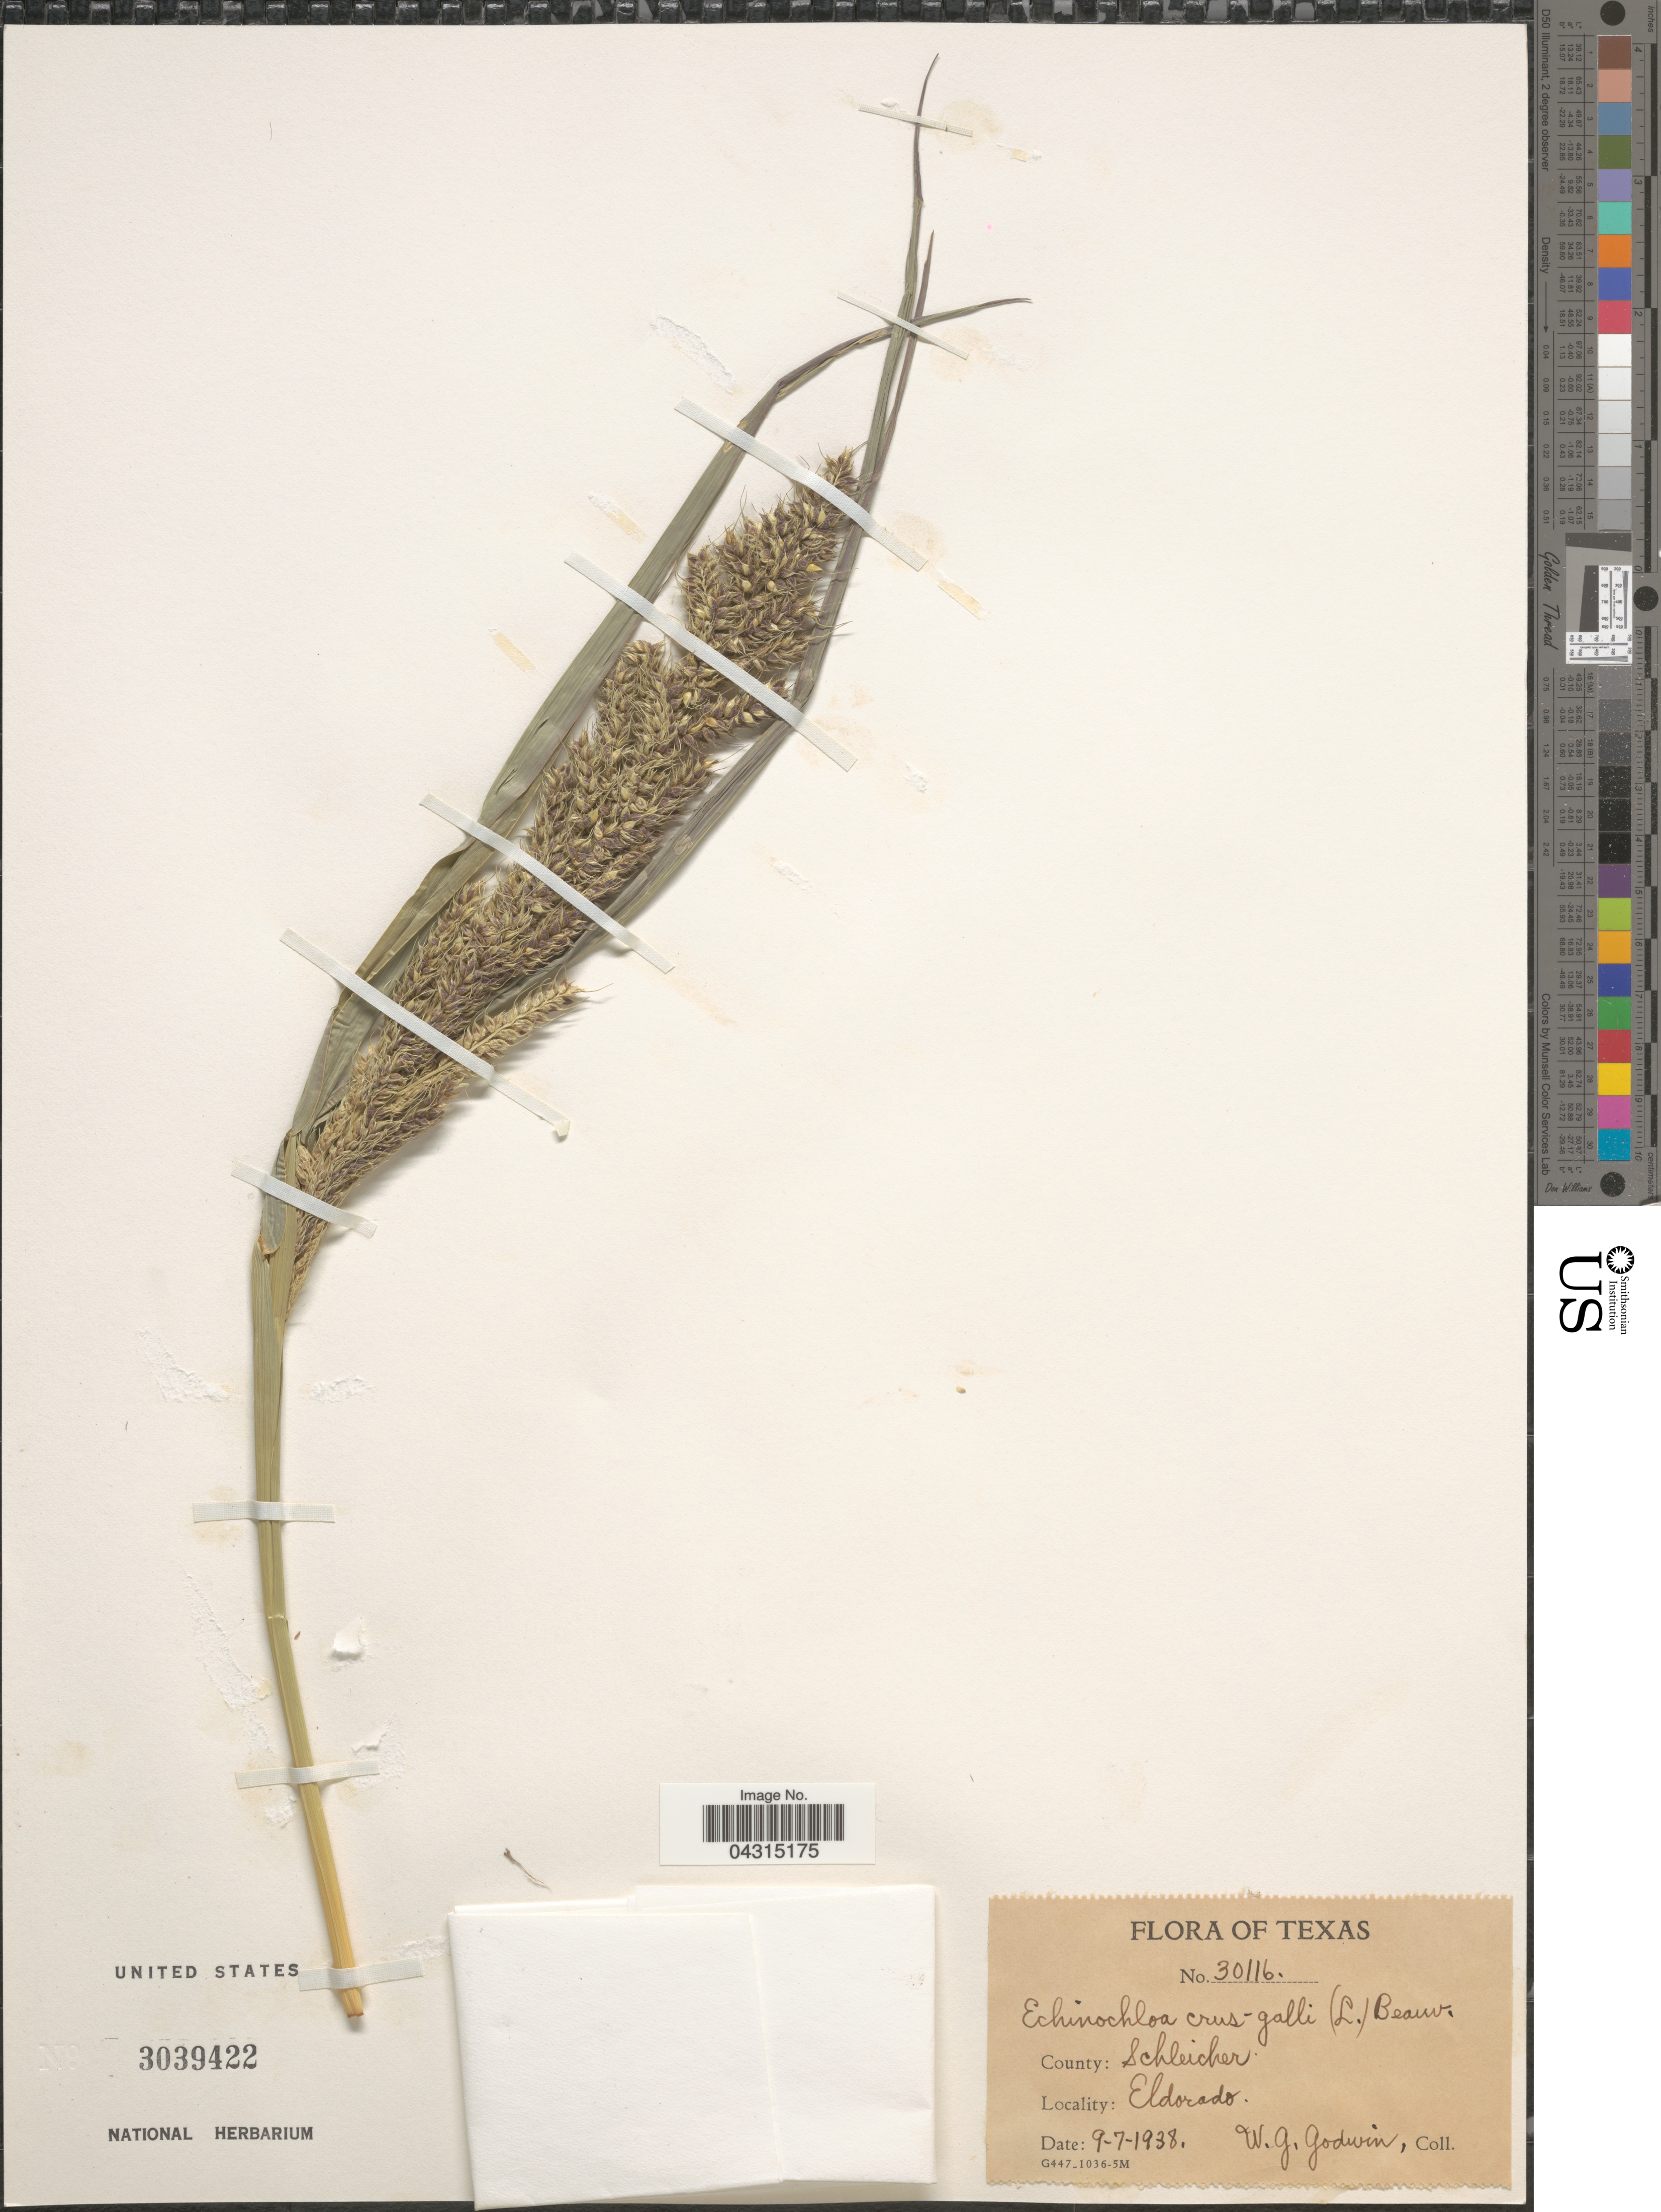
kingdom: Plantae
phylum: Tracheophyta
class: Liliopsida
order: Poales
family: Poaceae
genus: Echinochloa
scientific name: Echinochloa crus-galli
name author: (L.) P. Beauv.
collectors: W. Godwin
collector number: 30116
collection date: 1938-09-07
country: United States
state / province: Texas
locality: County: Schleicher. Eldorado.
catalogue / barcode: US 3039422